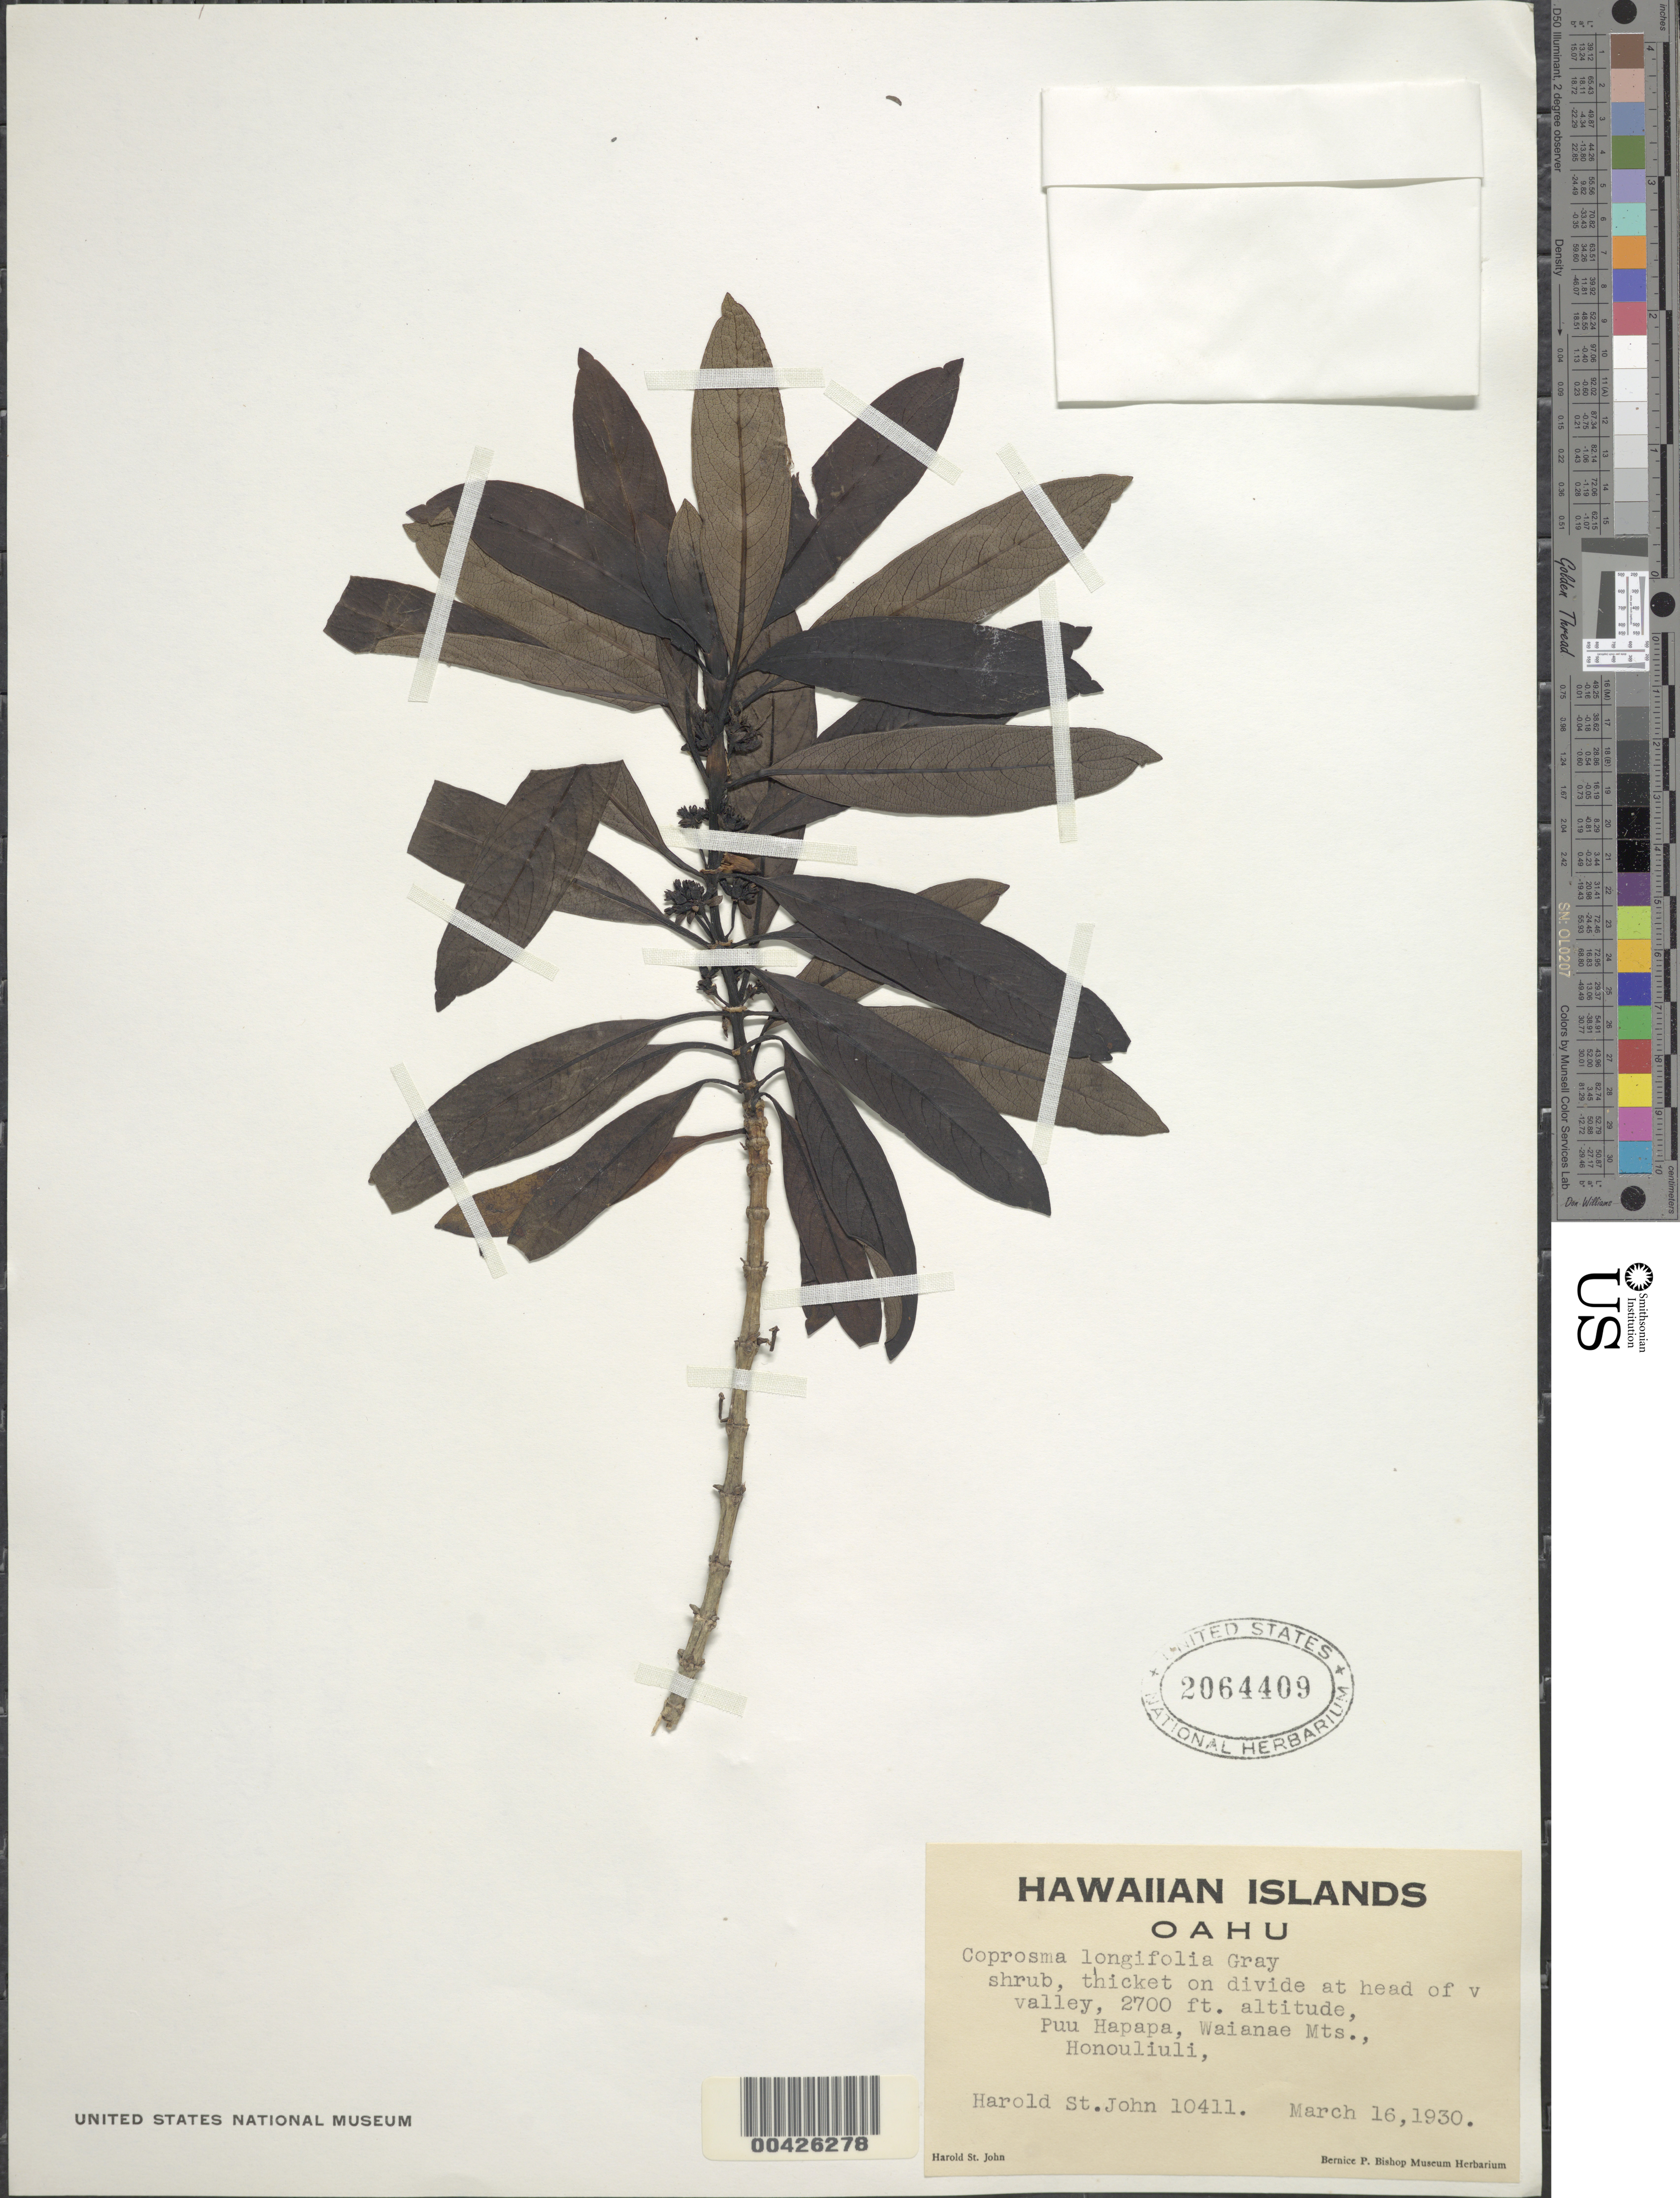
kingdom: Plantae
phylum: Tracheophyta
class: Magnoliopsida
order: Gentianales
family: Rubiaceae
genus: Coprosma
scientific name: Coprosma longifolia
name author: A. Gray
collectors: H. St. John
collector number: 10411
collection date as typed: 16 Mar 1930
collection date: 1930-03-16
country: United States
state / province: Hawaii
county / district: Honolulu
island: Oahu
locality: On divide at head of valley, Puu Hapapa, Waianae Mountains, Honouliuli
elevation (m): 823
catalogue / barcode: US 2064409